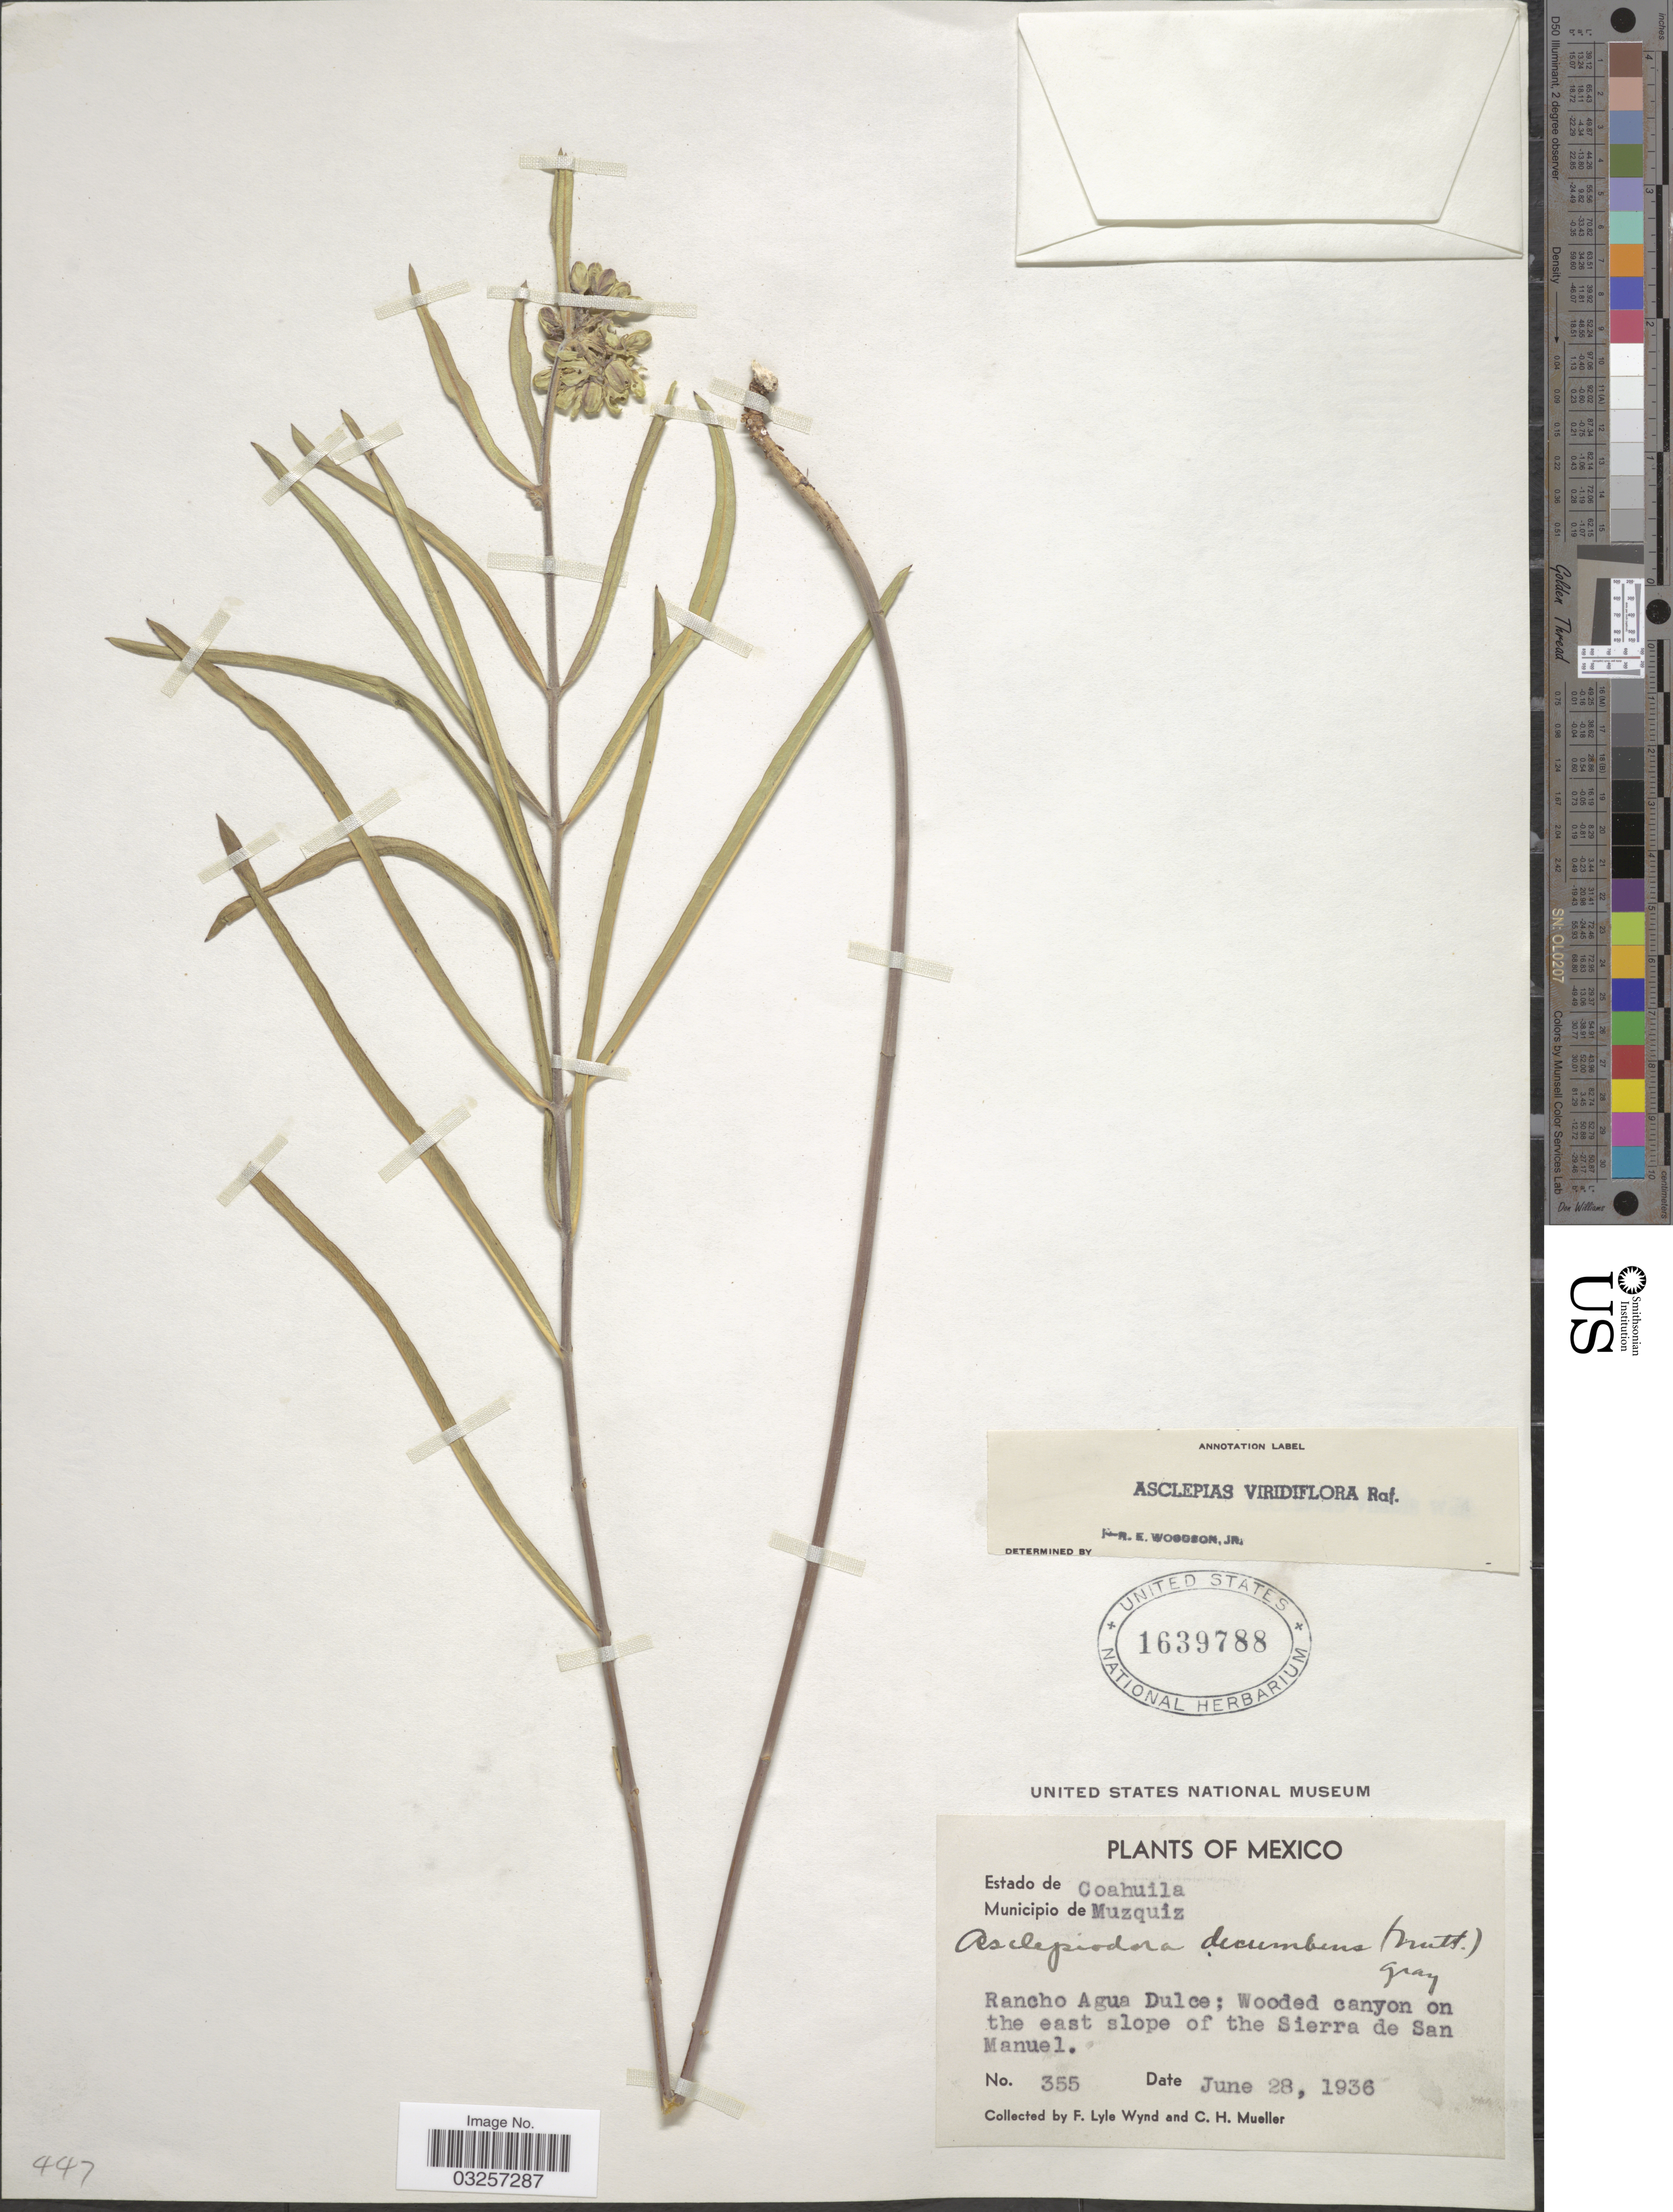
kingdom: Plantae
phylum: Tracheophyta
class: Magnoliopsida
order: Gentianales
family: Apocynaceae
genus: Asclepias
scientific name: Asclepias viridiflora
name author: Raf.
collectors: F. L. Wynd & C. H. Mueller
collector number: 355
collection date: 1936-06-28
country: Mexico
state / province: Coahuila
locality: Municipio de Muzquiz. Rancho Agua Dulce; Wooded canyon on the east slope of the Sierra de San Manuel.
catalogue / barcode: US 1639788